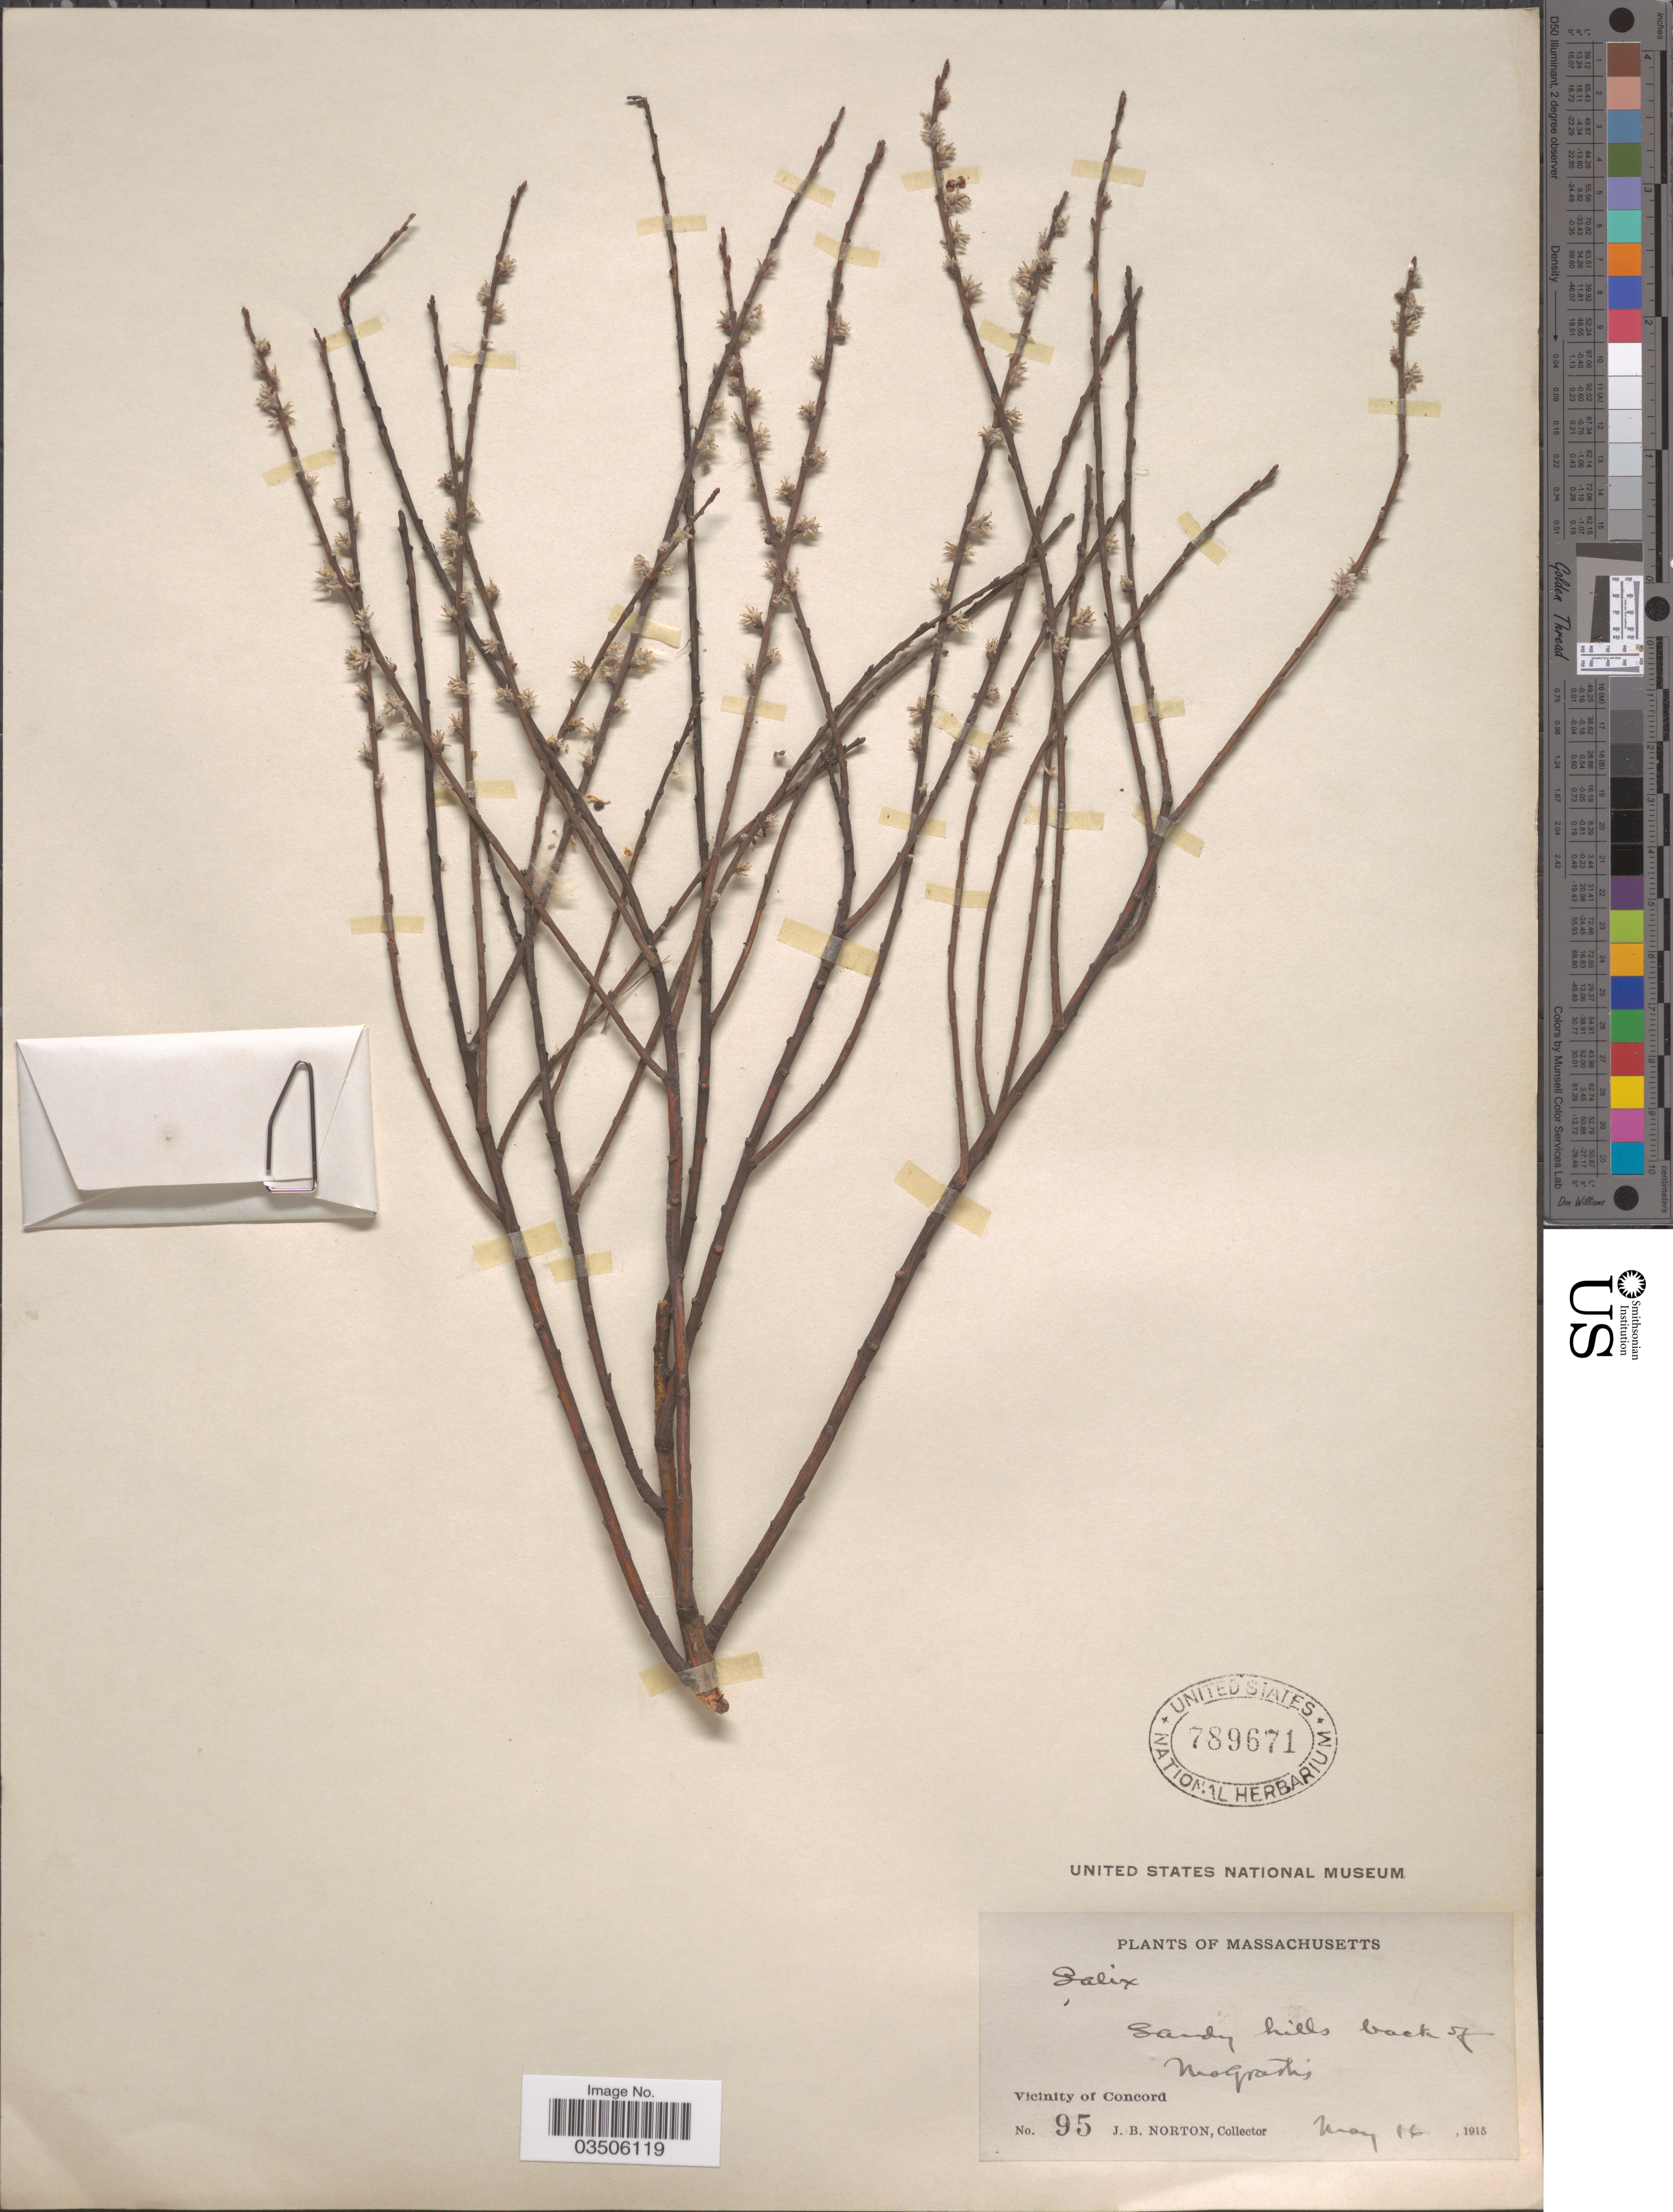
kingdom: Plantae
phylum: Tracheophyta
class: Magnoliopsida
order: Malpighiales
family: Salicaceae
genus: Salix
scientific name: Salix tristis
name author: Aiton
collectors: J. B. Norton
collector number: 95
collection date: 1915-05-16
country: United States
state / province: Massachusetts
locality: Back of Mcgrath's, Vicinity of Concord.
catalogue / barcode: US 789671